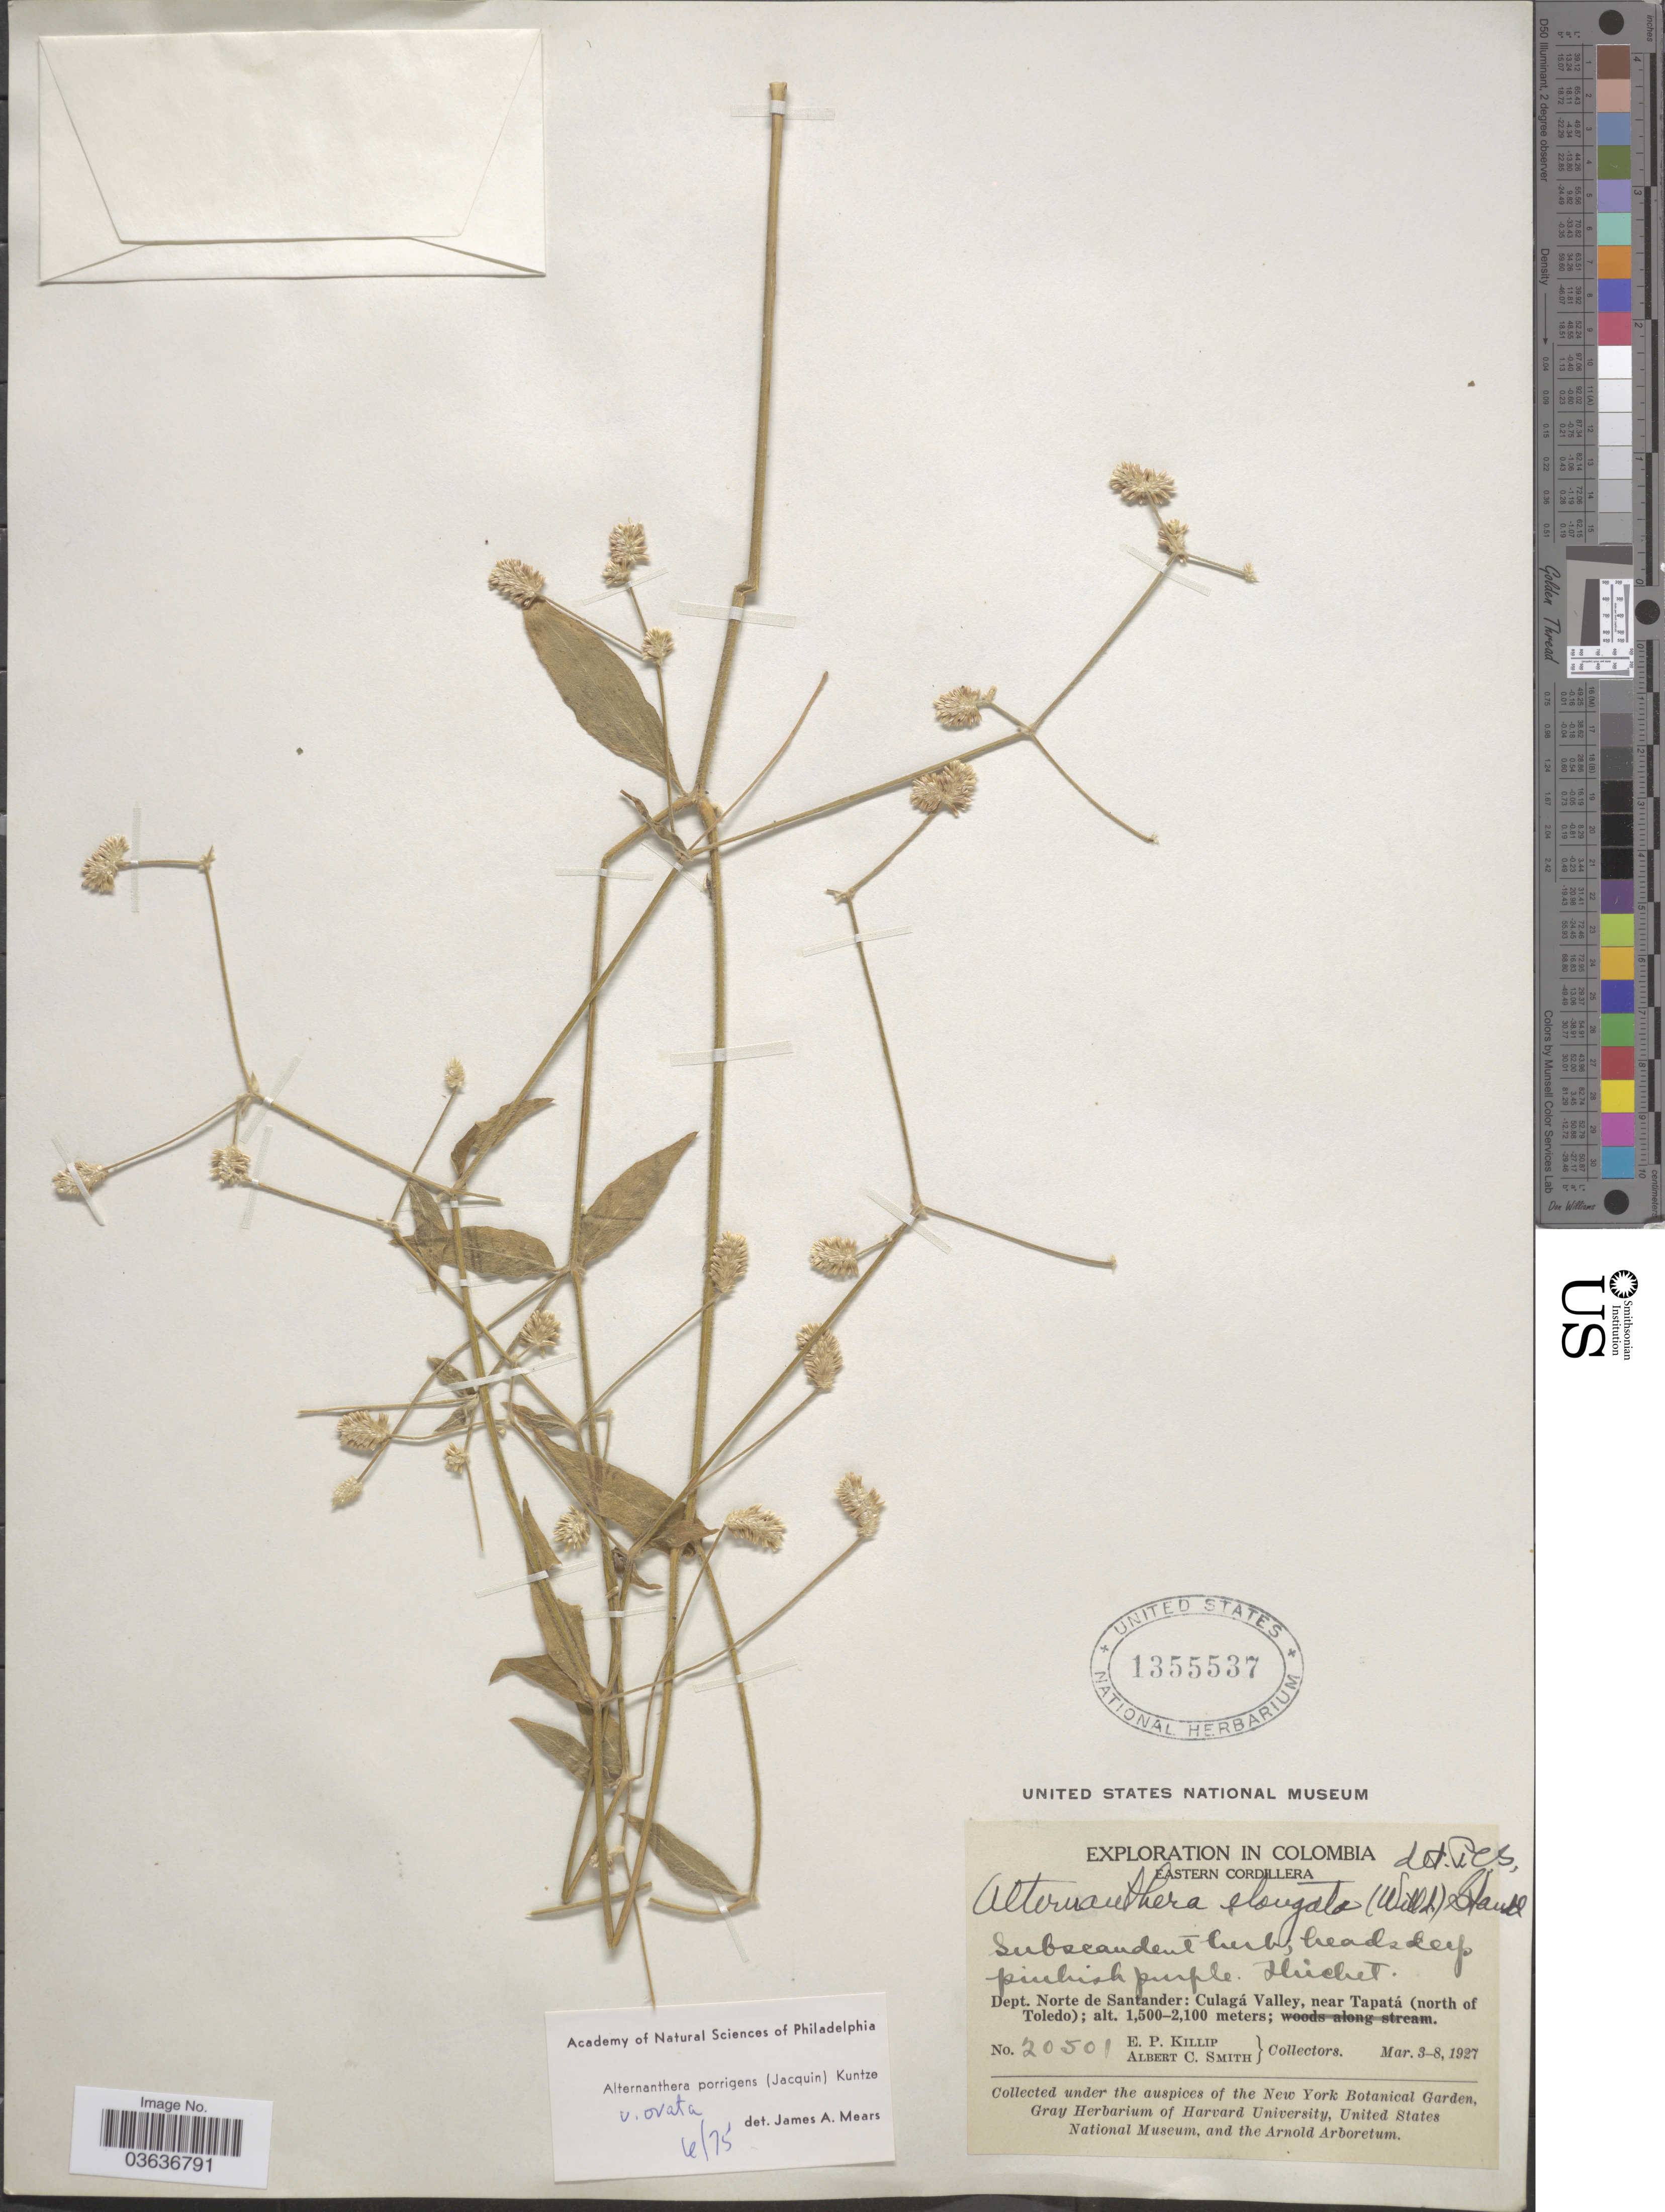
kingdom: Plantae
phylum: Tracheophyta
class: Magnoliopsida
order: Caryophyllales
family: Amaranthaceae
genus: Alternanthera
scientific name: Alternanthera porrigens var. ovata Mears var. nov. ined.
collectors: E. P. Killip & A. C. Smith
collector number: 20501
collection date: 1927-03-03/1927-03-08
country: Colombia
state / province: Norte de Santander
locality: Eastern Cordillera. Dept. Norte de Santander: Culagá Valley, near Tapatá (north of Toledo).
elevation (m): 1500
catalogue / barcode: US 1355537